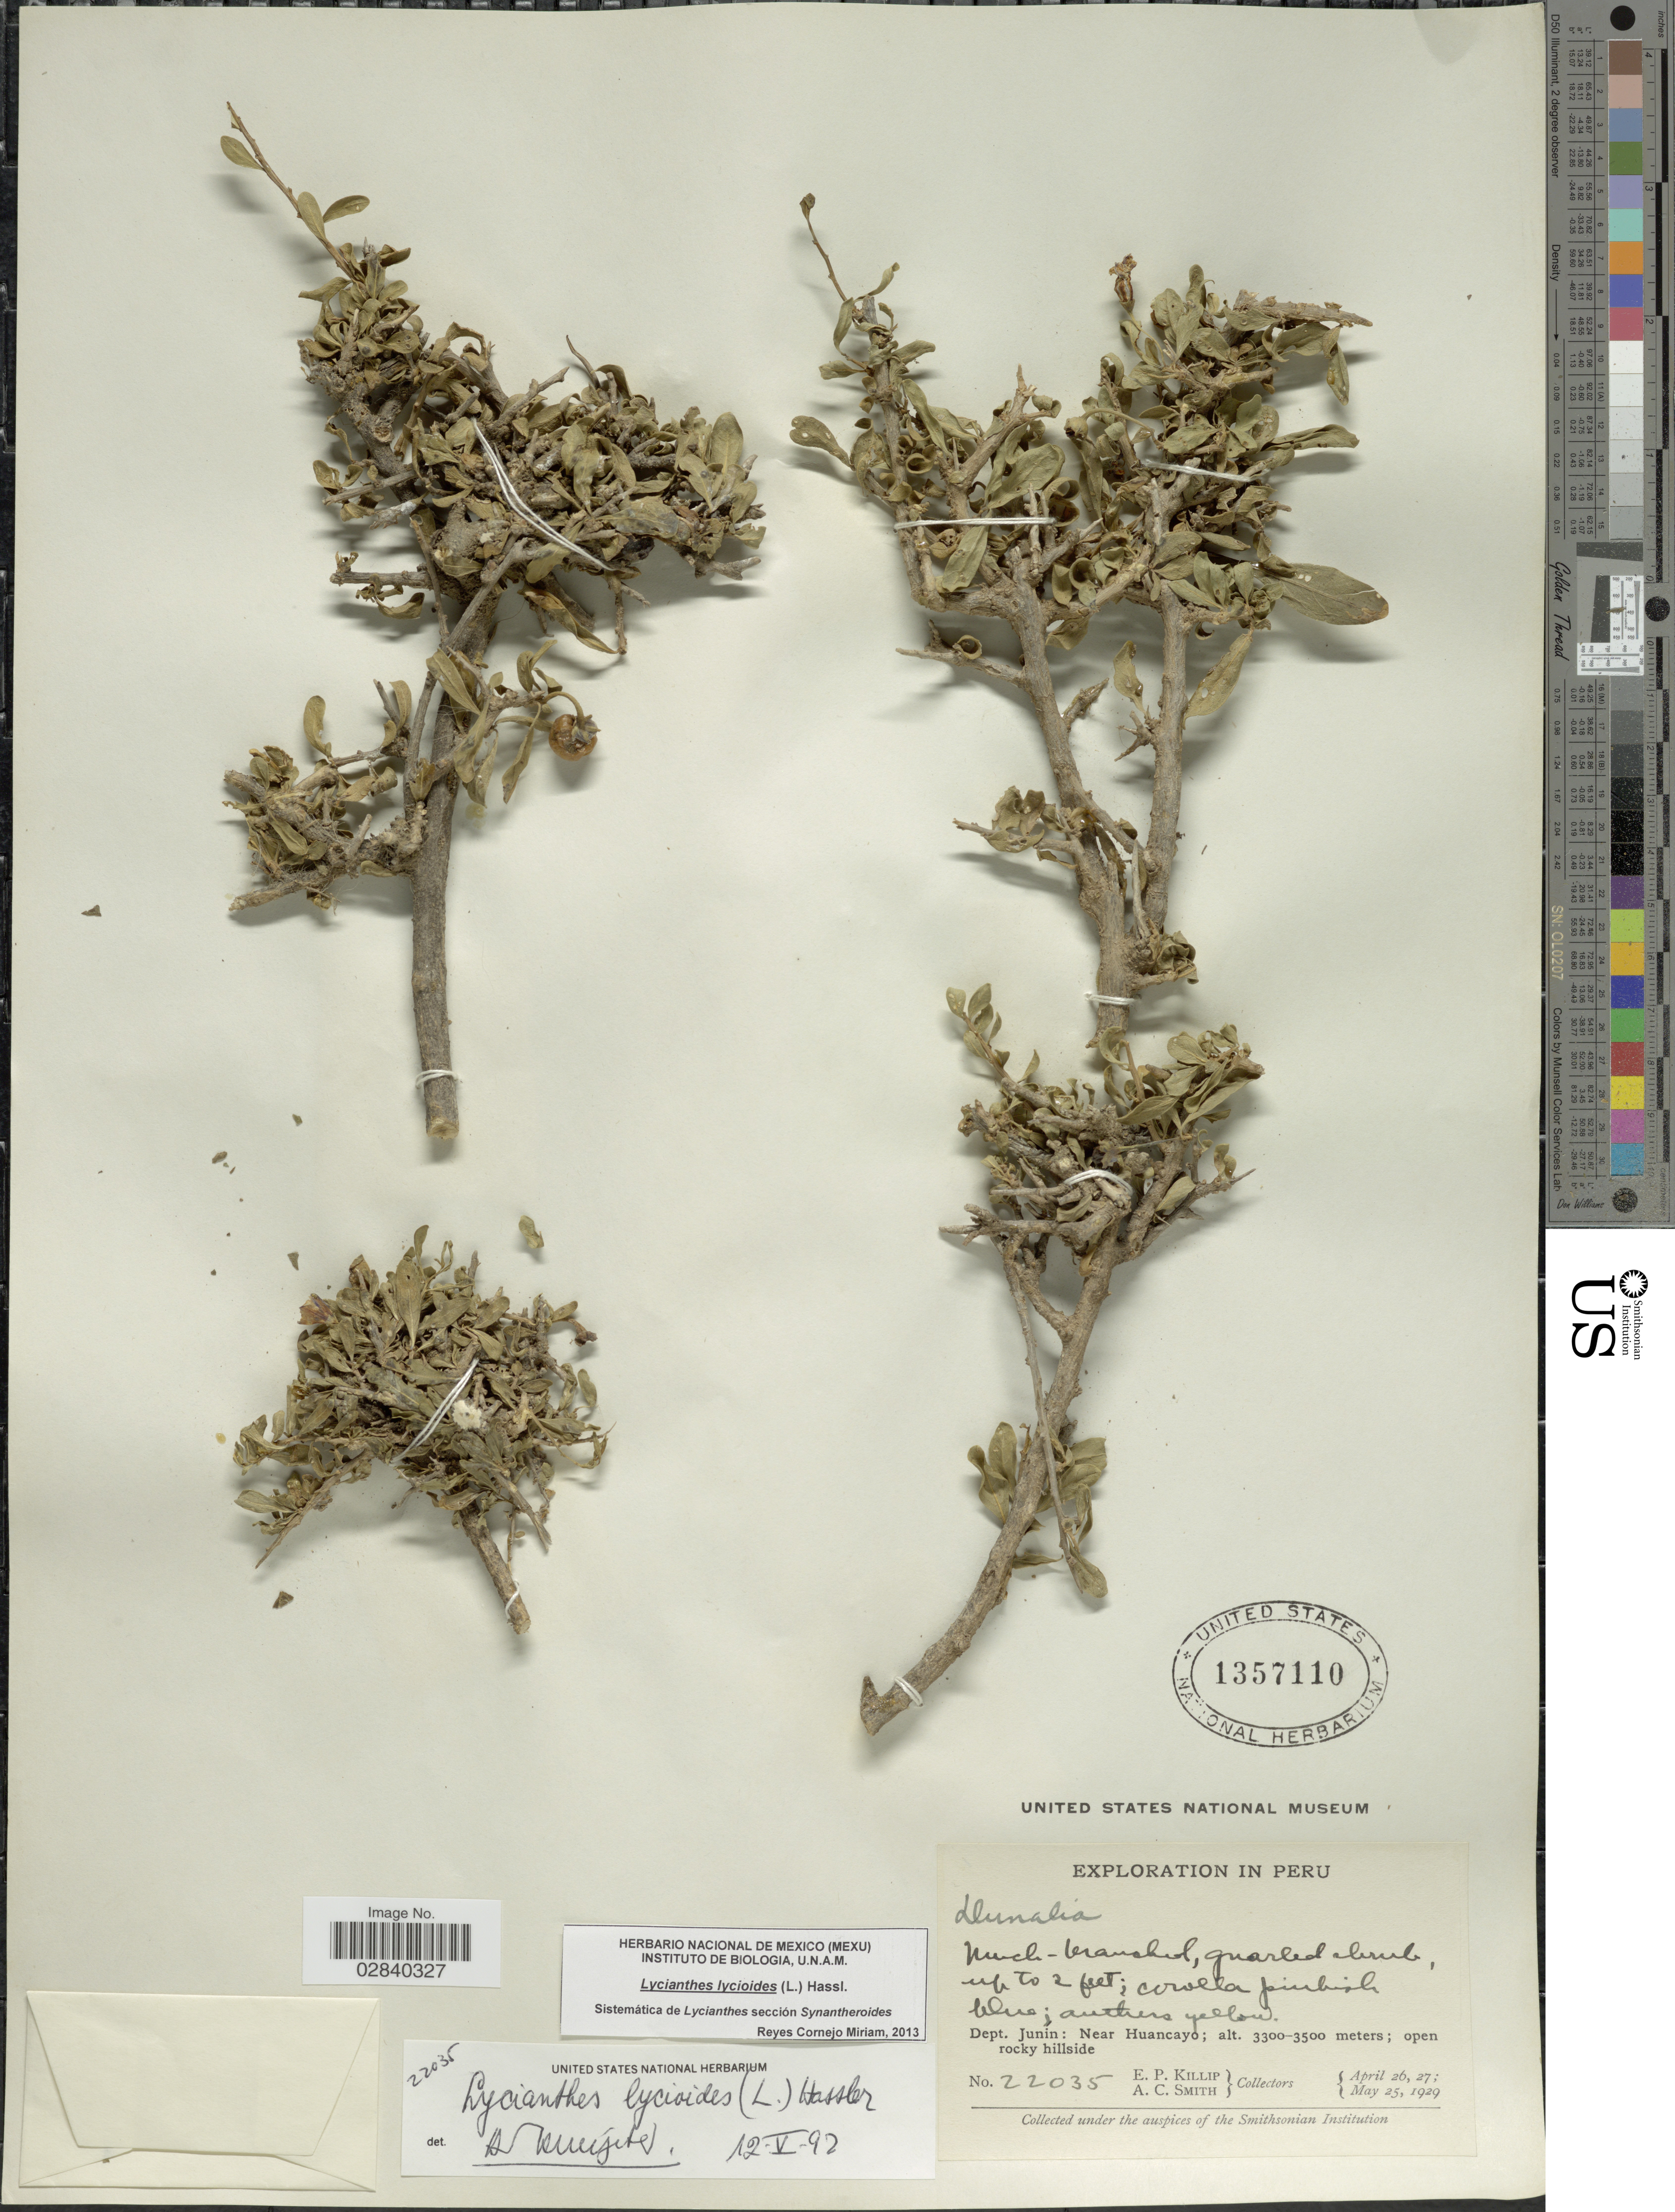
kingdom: Plantae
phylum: Tracheophyta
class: Magnoliopsida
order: Solanales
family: Solanaceae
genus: Lycianthes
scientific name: Lycianthes lycioides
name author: (L.) Hassl.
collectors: E. P. Killip & A. C. Smith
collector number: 22035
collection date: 1929-04-26/1929-05-25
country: Peru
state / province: Junín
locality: Dept. Junín: Near Huancayo.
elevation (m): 3300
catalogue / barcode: US 1357110